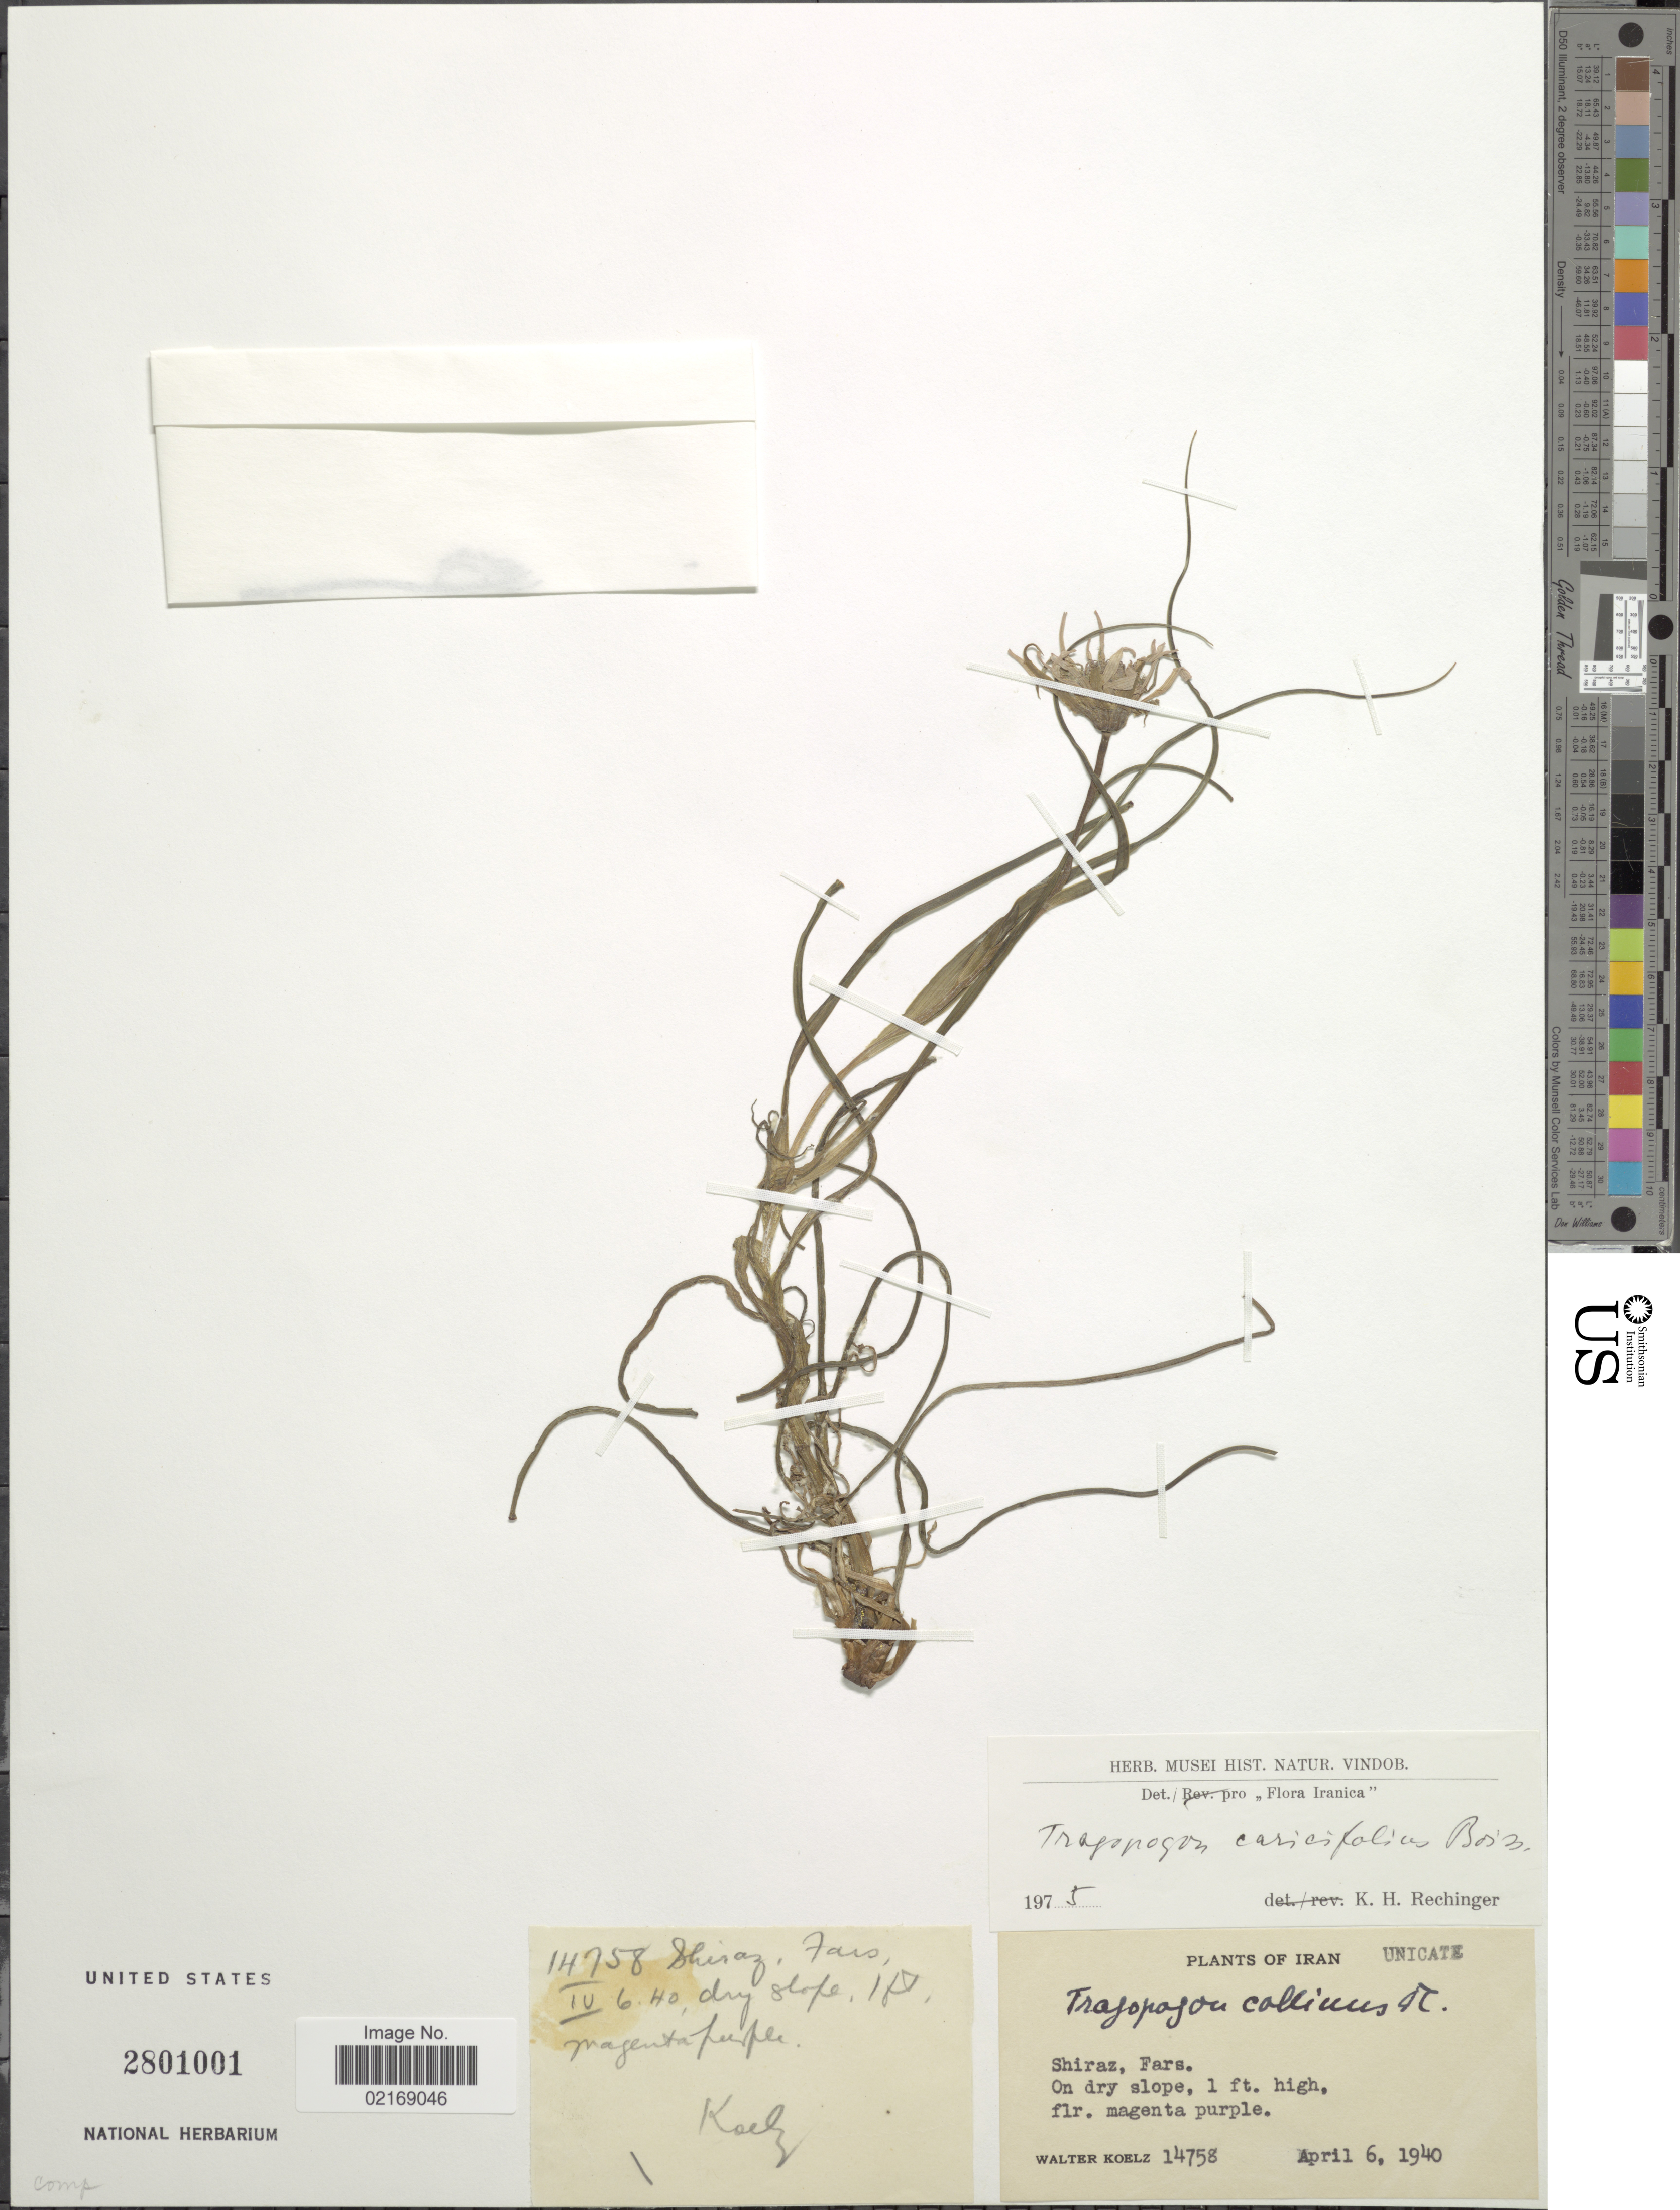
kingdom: Plantae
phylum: Tracheophyta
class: Magnoliopsida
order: Asterales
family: Asteraceae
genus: Tragopogon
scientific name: Tragopogon caricifolius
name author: Boiss.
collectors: W. N. Koelz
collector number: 14758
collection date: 1940-04-06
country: Iran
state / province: Fars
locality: Shiraz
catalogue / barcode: US 2801001